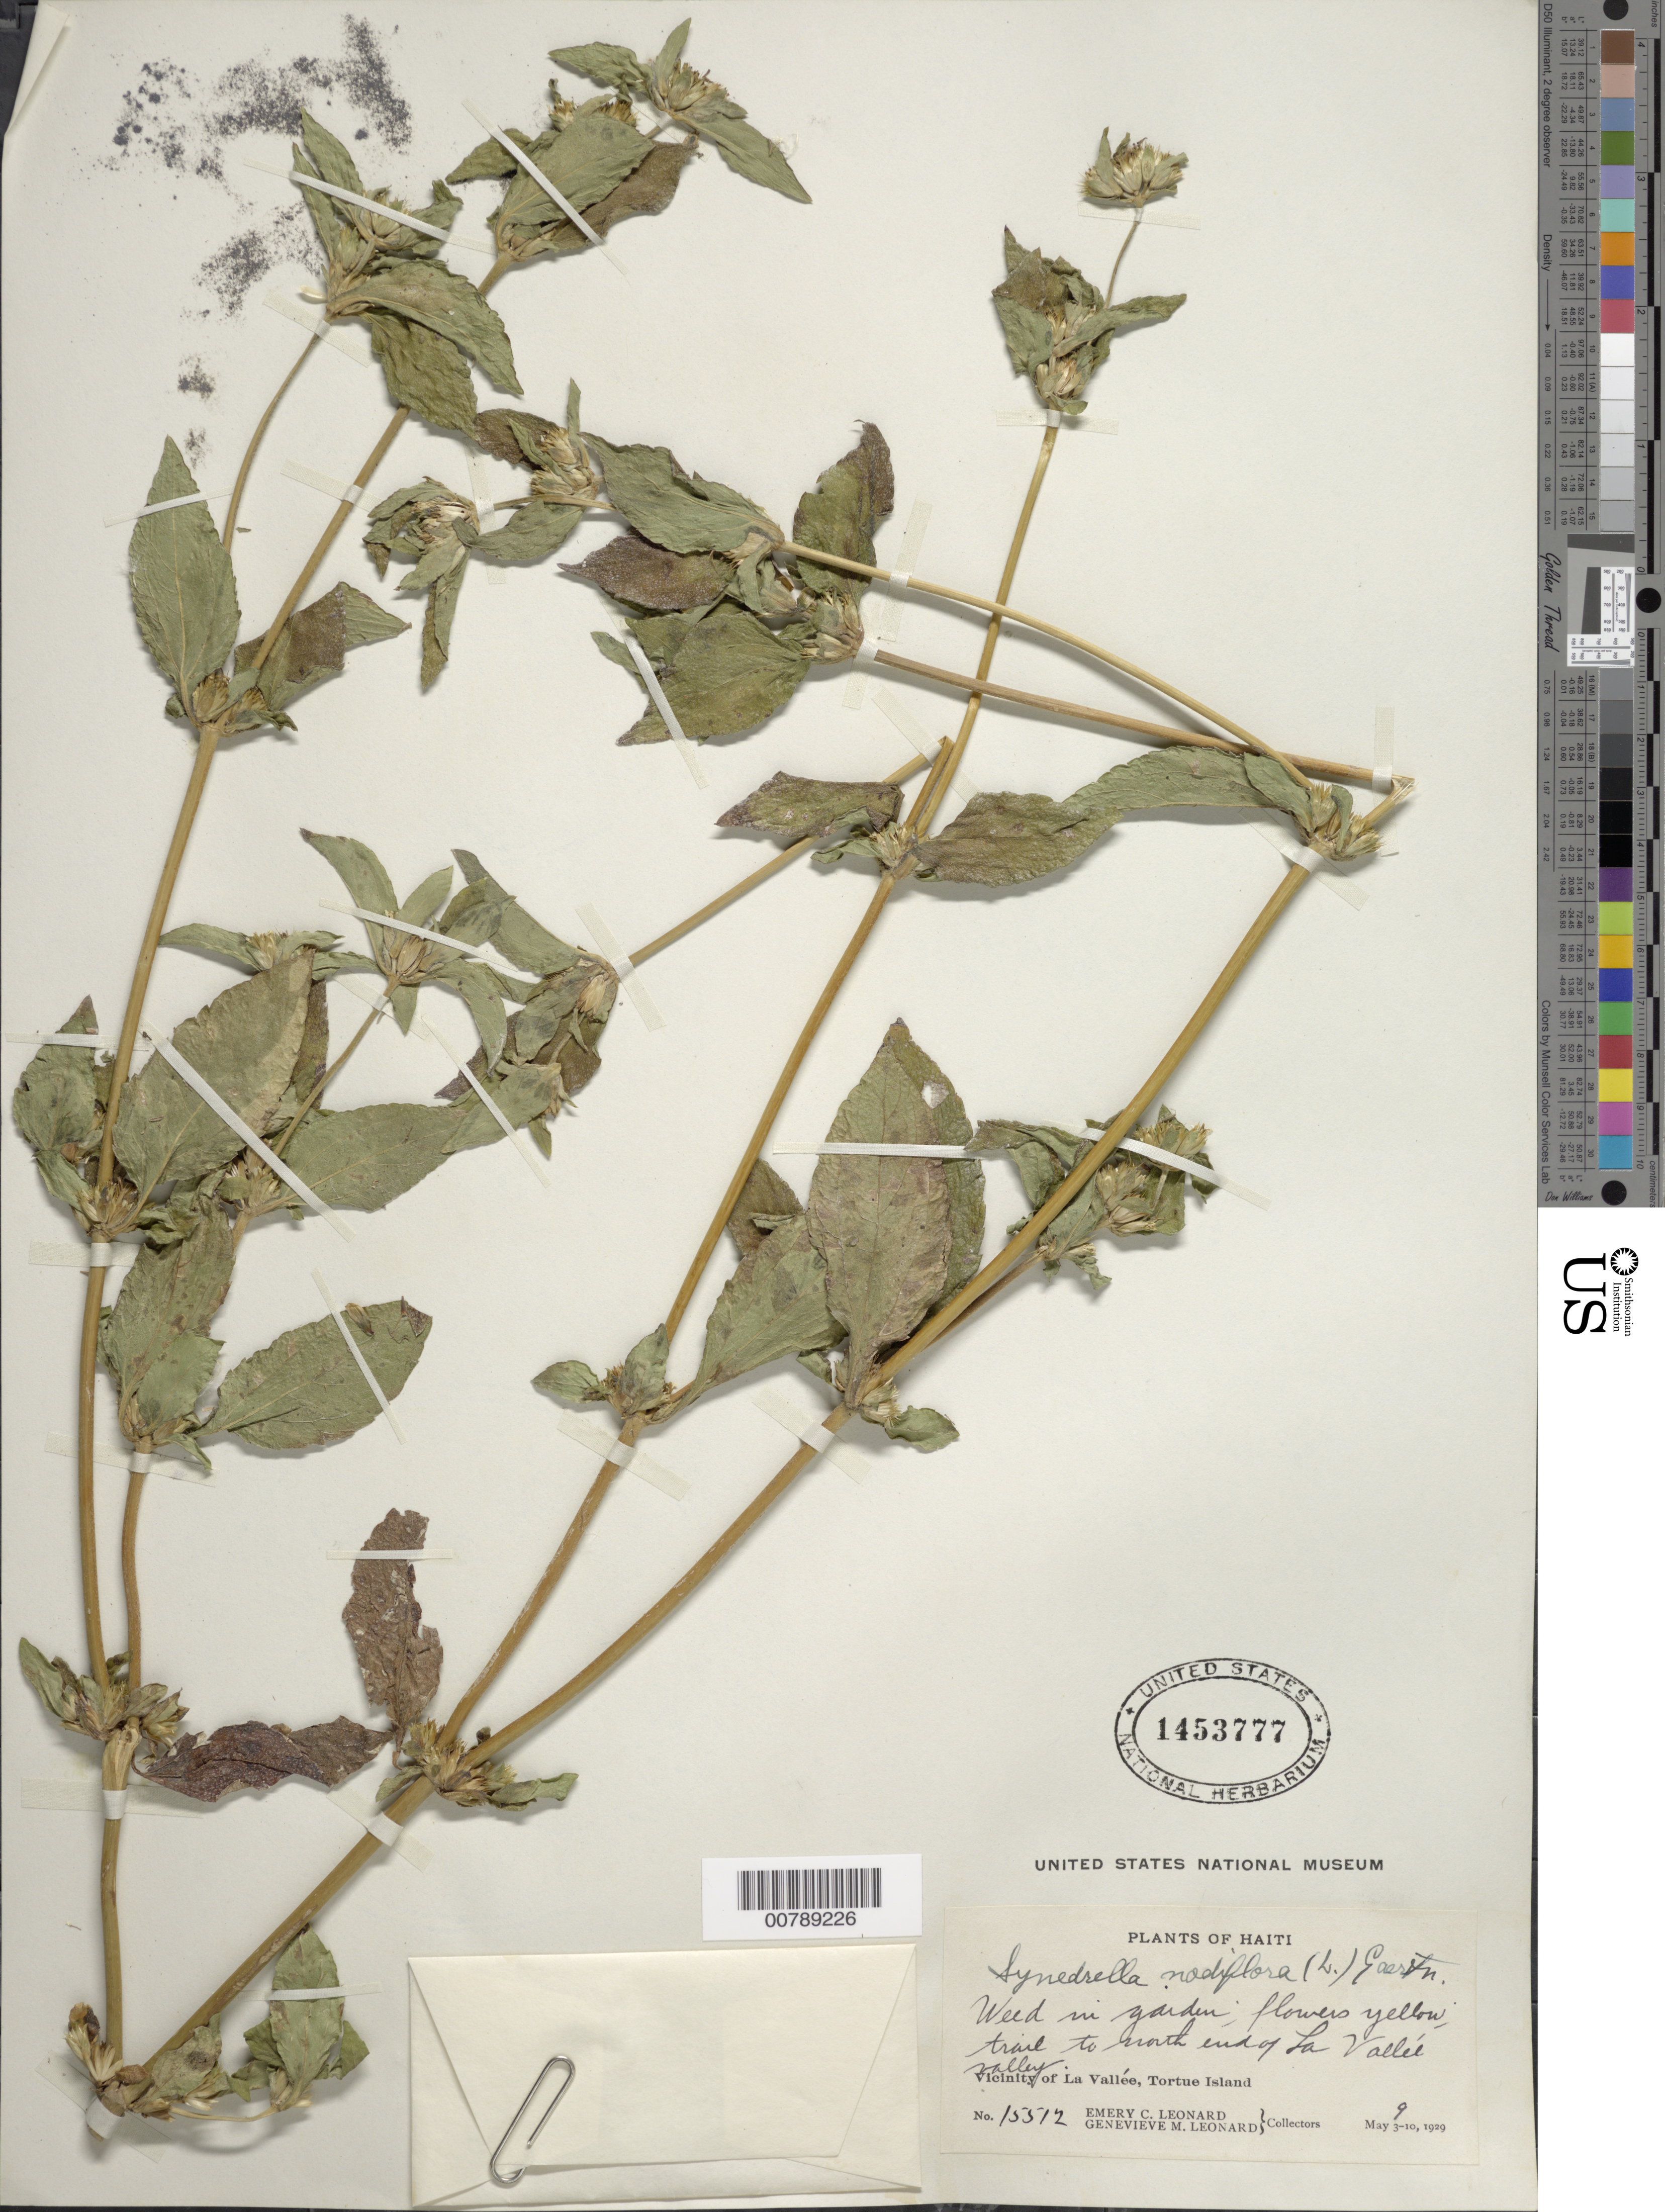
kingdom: Plantae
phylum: Tracheophyta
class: Magnoliopsida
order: Asterales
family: Asteraceae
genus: Synedrella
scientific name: Synedrella nodiflora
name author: (L.) Gaertn.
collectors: E. C. Leonard & G. M. Leonard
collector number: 15512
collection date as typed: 09 May 1929 10 May 1929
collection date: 1929-05-09/1929-05-10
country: Haiti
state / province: Nord-Óuest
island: Île de la Tortue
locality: Vicinity of La Vallée, Tortue Island, trail to north end of La Vallée Valley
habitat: Weed in garden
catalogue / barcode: US 1453777